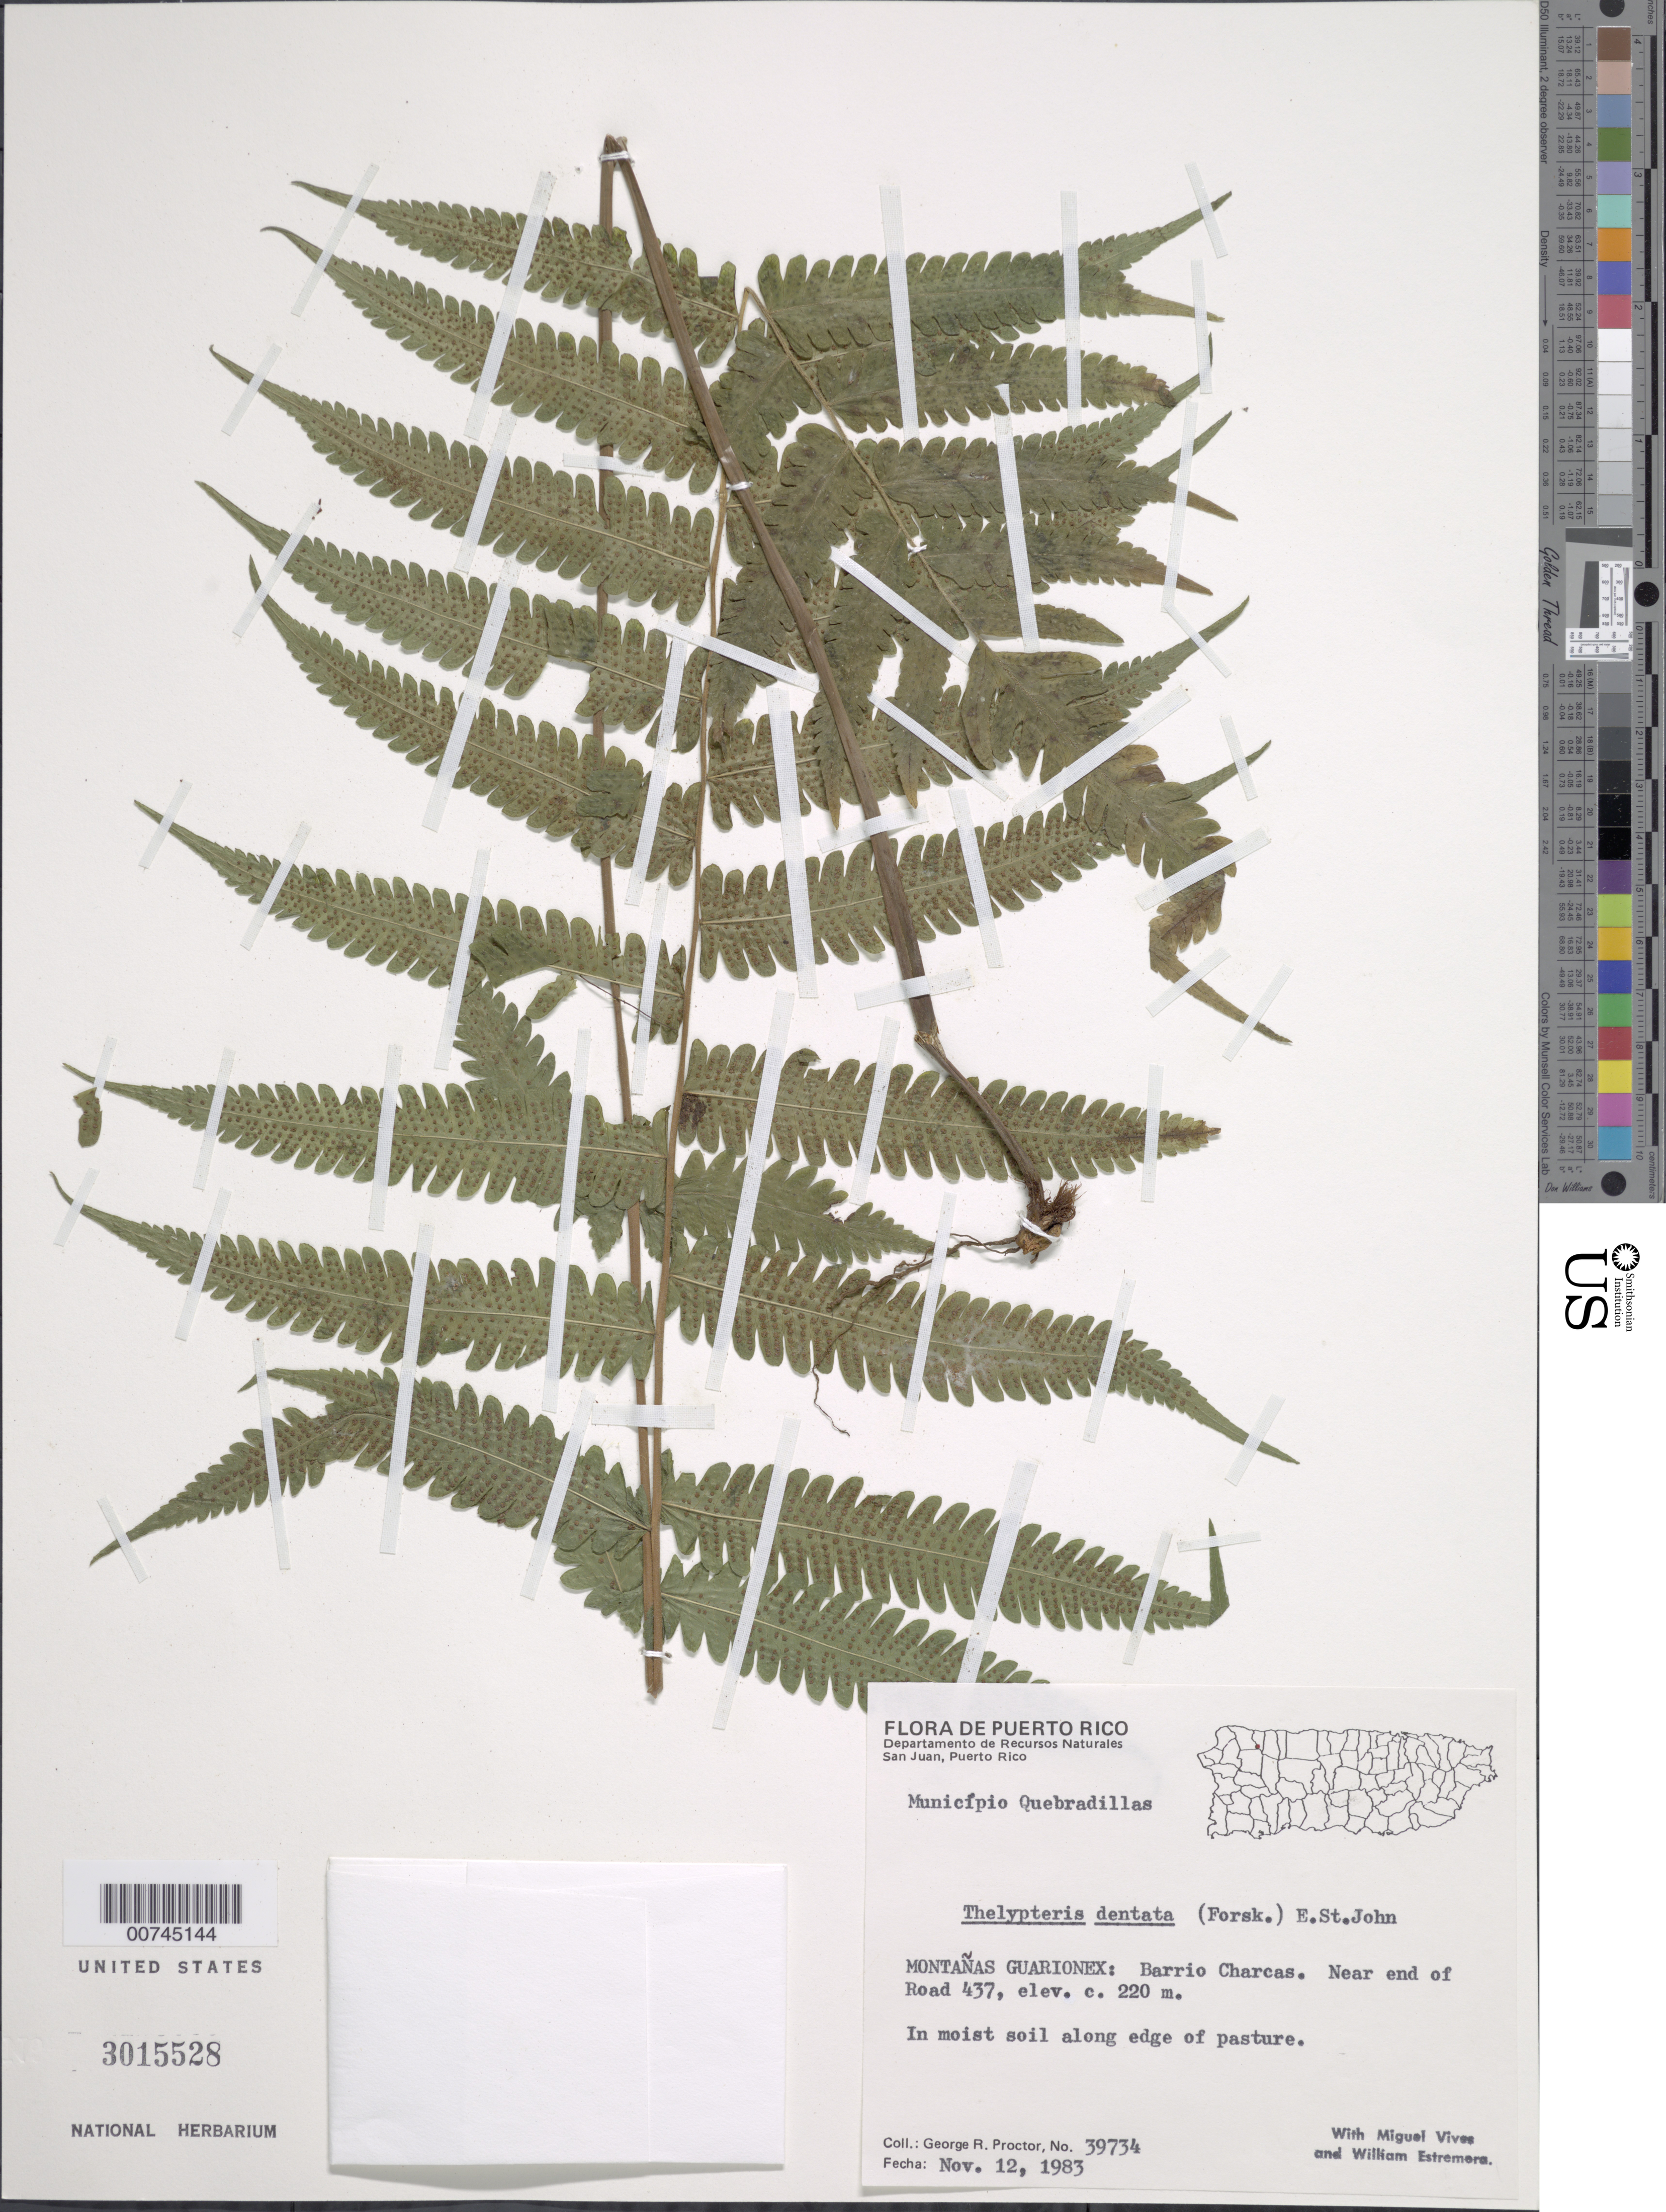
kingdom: Plantae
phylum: Tracheophyta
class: Polypodiopsida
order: Polypodiales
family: Thelypteridaceae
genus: Christella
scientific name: Christella dentata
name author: (Forssk.) Brownsey & Jermy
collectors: G. R. Proctor, M. Vives & W. Estremera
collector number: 39734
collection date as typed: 12 Nov 1983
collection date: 1983-11-12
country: Puerto Rico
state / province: Quebradillas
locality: Montañas Guarionex: Brrio Charcas. Near end of Road 437, Municipio Quebradillas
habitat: In moist soil along edge of pasture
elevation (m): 220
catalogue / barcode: US 3015528